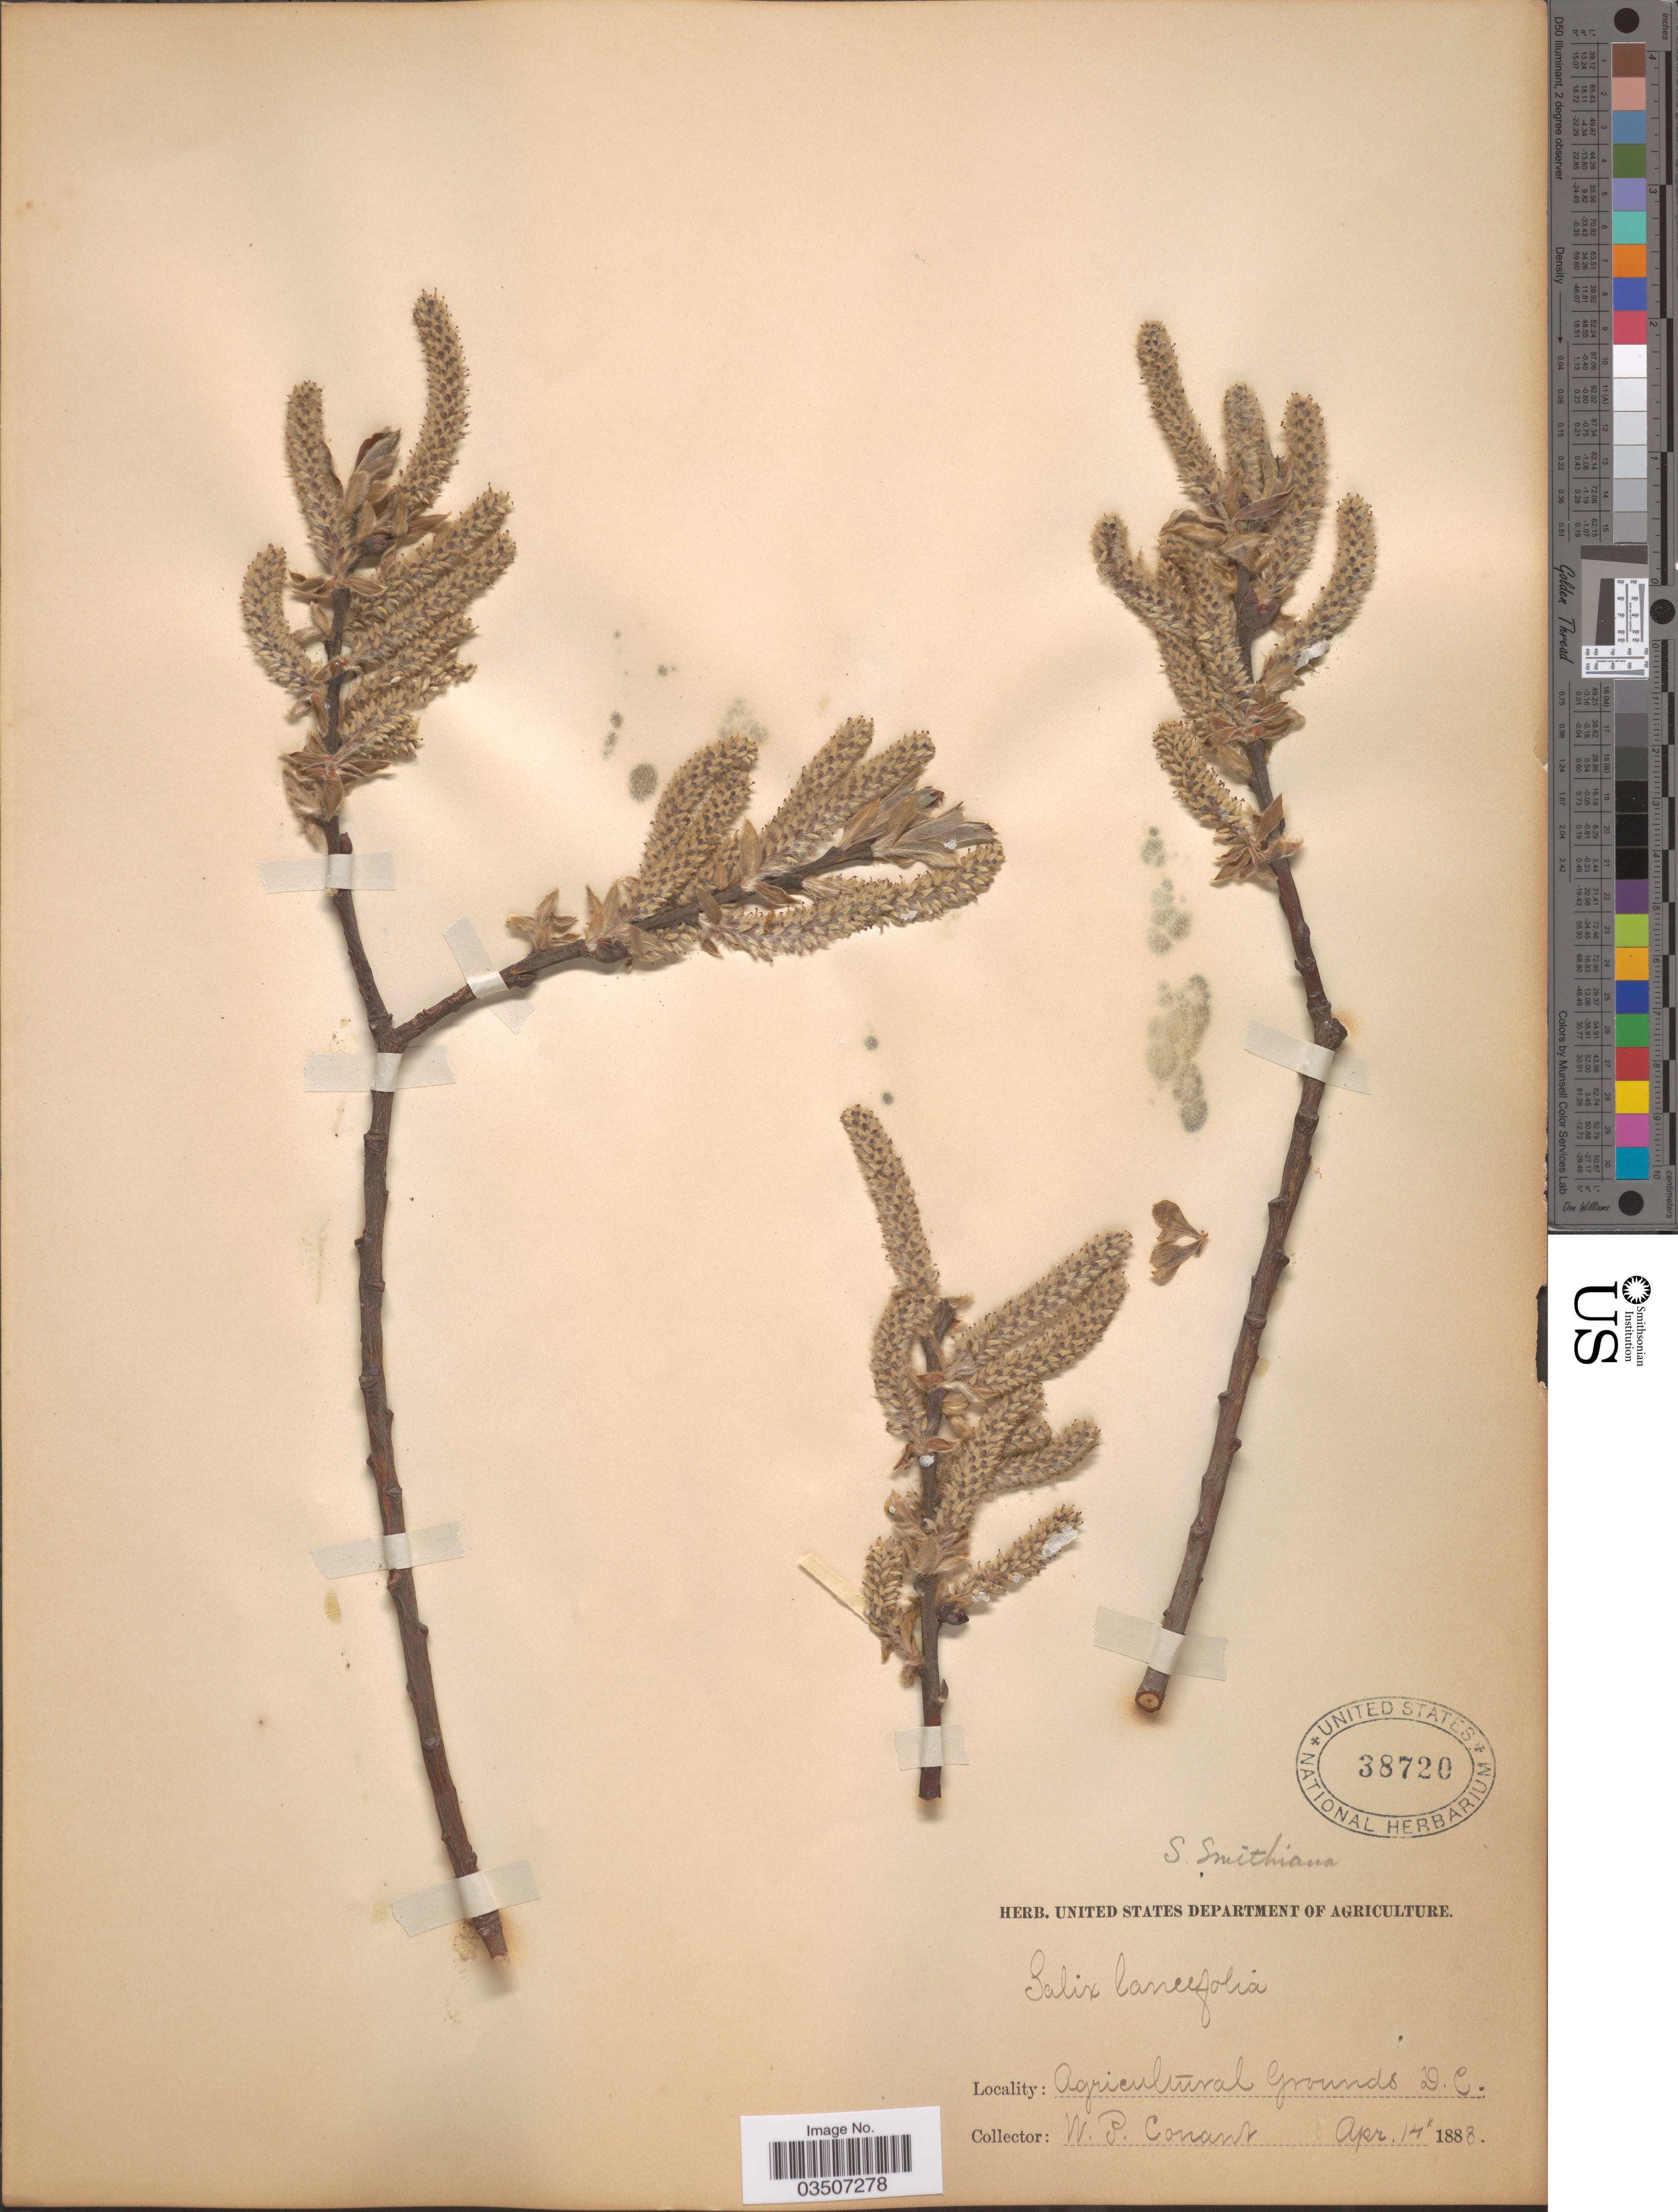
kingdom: Plantae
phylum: Tracheophyta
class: Magnoliopsida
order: Malpighiales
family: Salicaceae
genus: Salix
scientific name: Salix smithiana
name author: Willd.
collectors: W. P. Conant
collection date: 1888-04-14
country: United States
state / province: District of Columbia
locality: Agricultural Grounds.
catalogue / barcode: US 38720